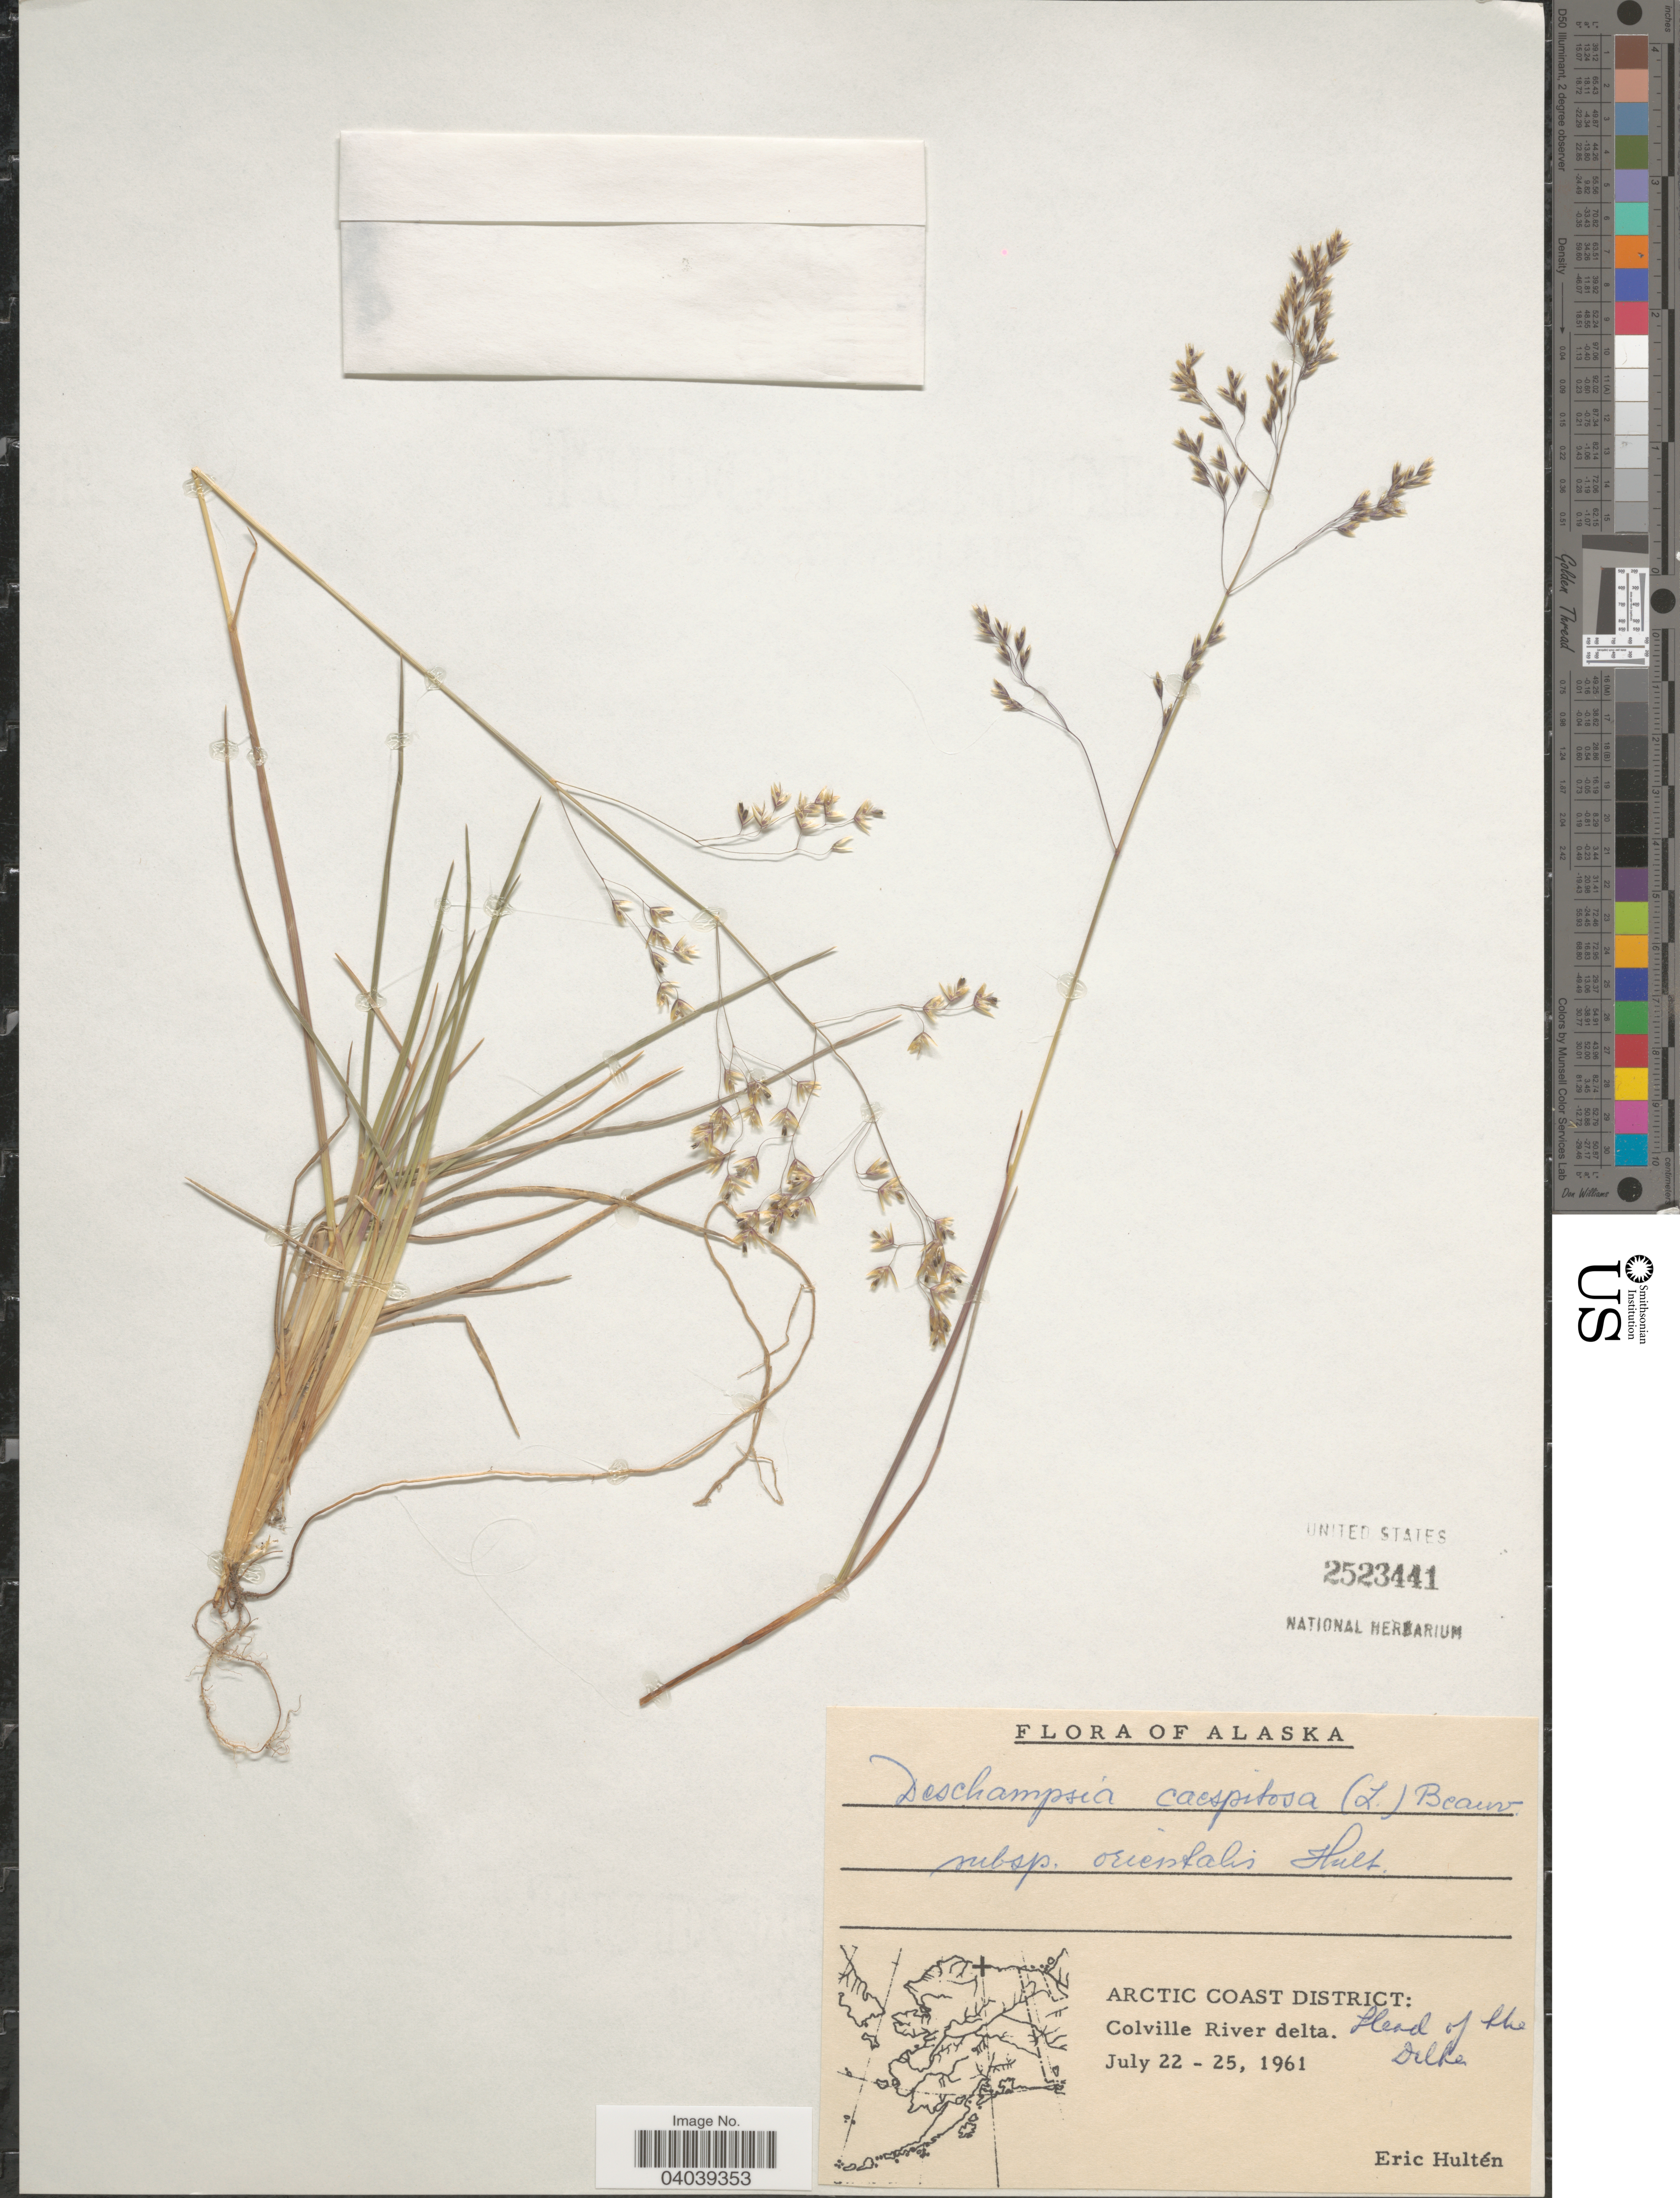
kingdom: Plantae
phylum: Tracheophyta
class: Liliopsida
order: Poales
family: Poaceae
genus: Deschampsia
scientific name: Deschampsia cespitosa subsp. orientalis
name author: Hultén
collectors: E. G. Hultén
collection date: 1961-07-22/1961-07-25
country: United States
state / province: Alaska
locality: Arctic Coast District: Colville River delta. Head of the Dilhe.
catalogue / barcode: US 2523441